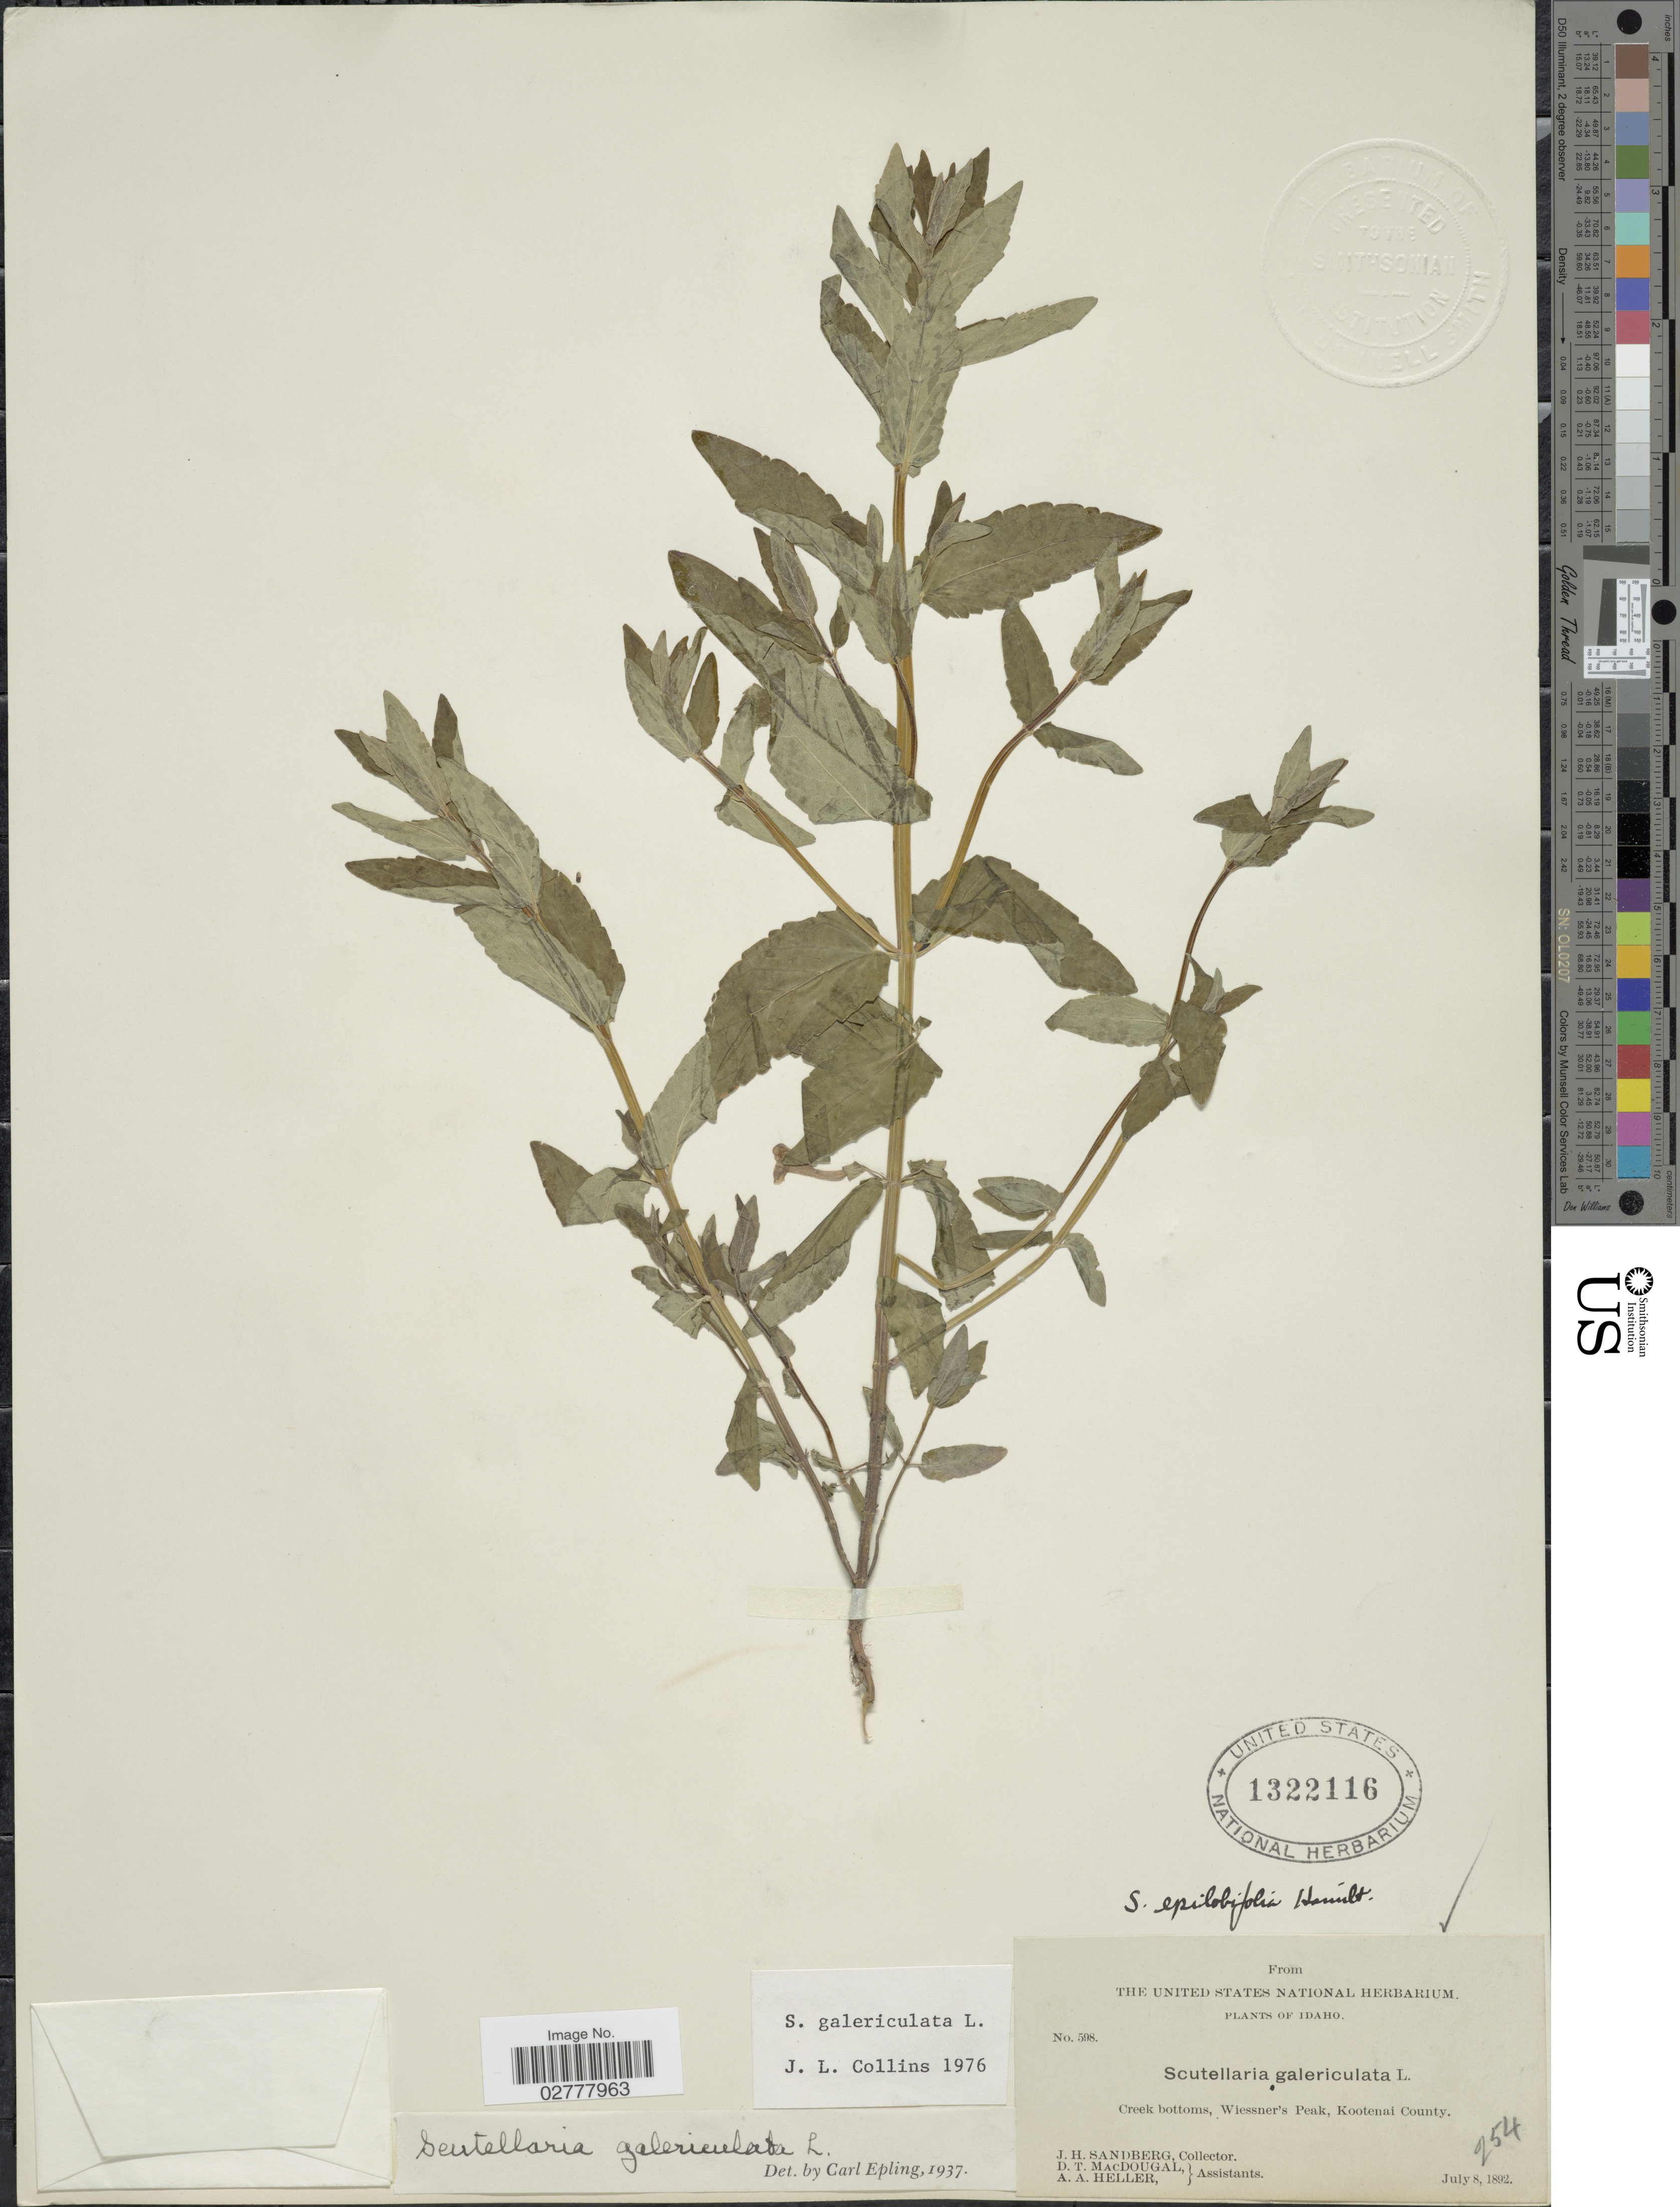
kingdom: Plantae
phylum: Tracheophyta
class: Magnoliopsida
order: Lamiales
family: Lamiaceae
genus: Scutellaria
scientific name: Scutellaria galericulata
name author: L.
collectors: J. H. Sandberg, D. T. MacDougal & A. A. Heller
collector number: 598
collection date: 1892-07-08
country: United States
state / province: Idaho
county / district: Kootenai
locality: Creek bottoms, Wiessner's Peak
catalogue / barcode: US 1322116